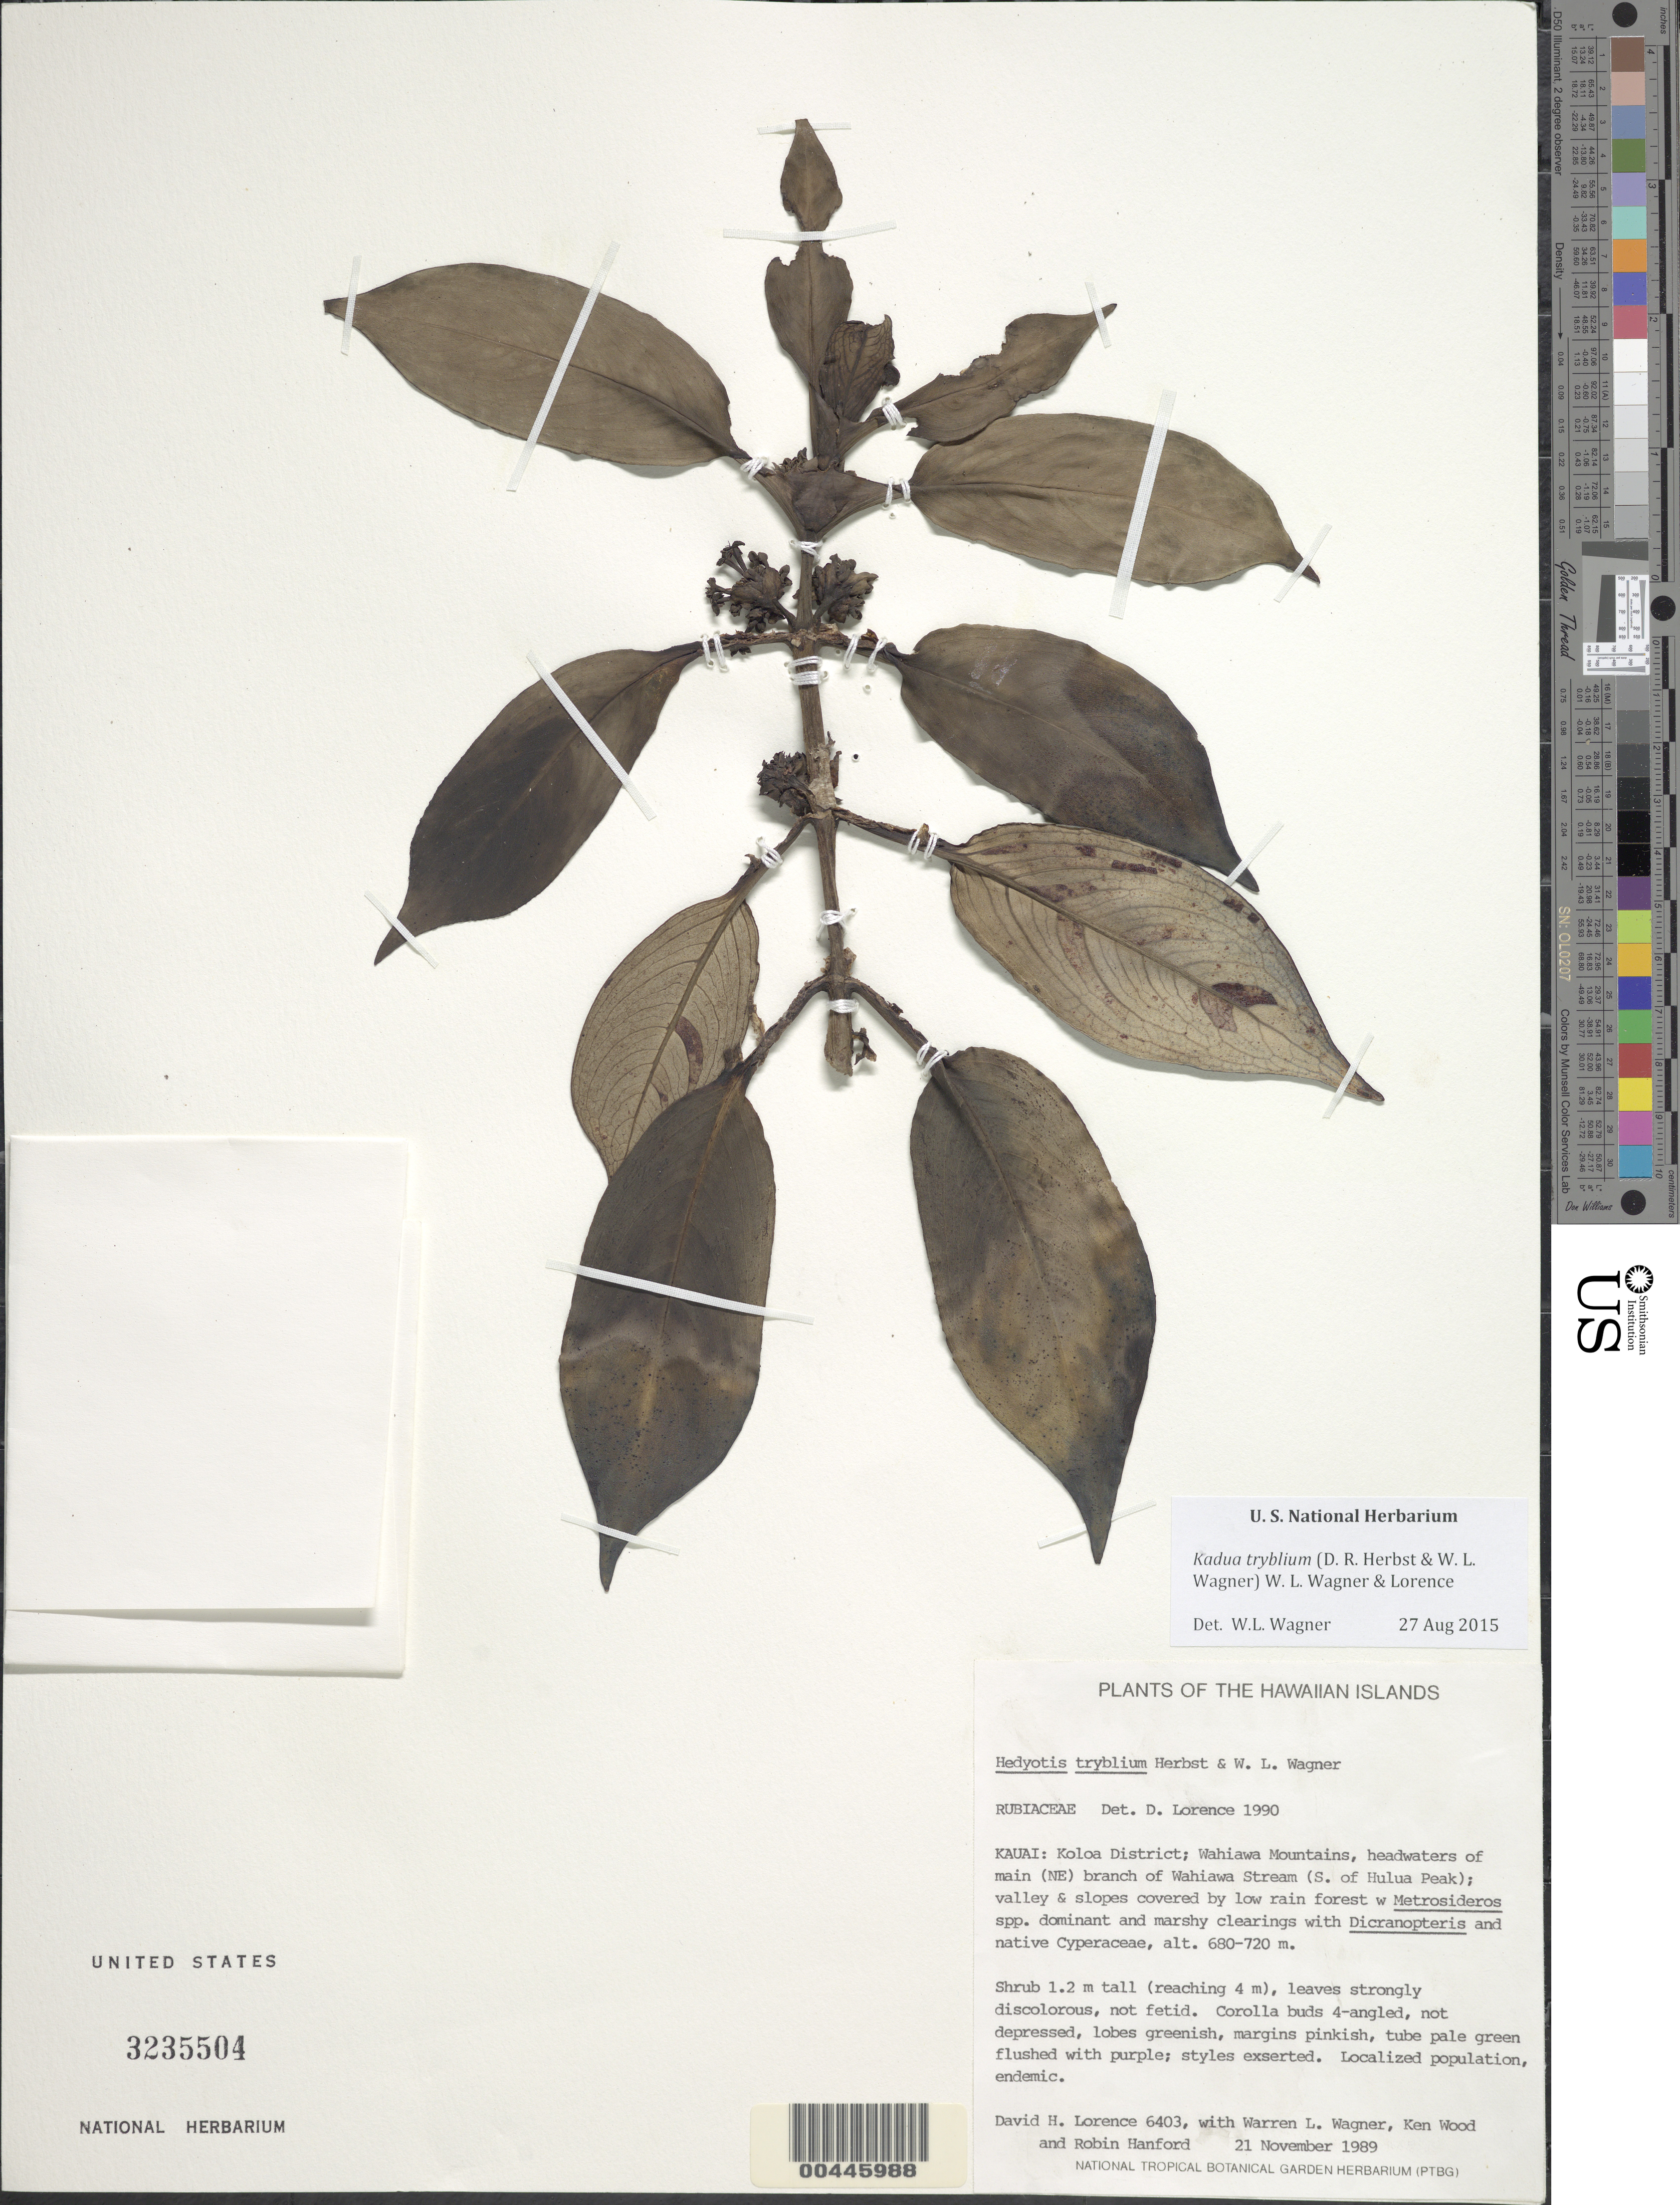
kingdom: Plantae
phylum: Tracheophyta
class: Magnoliopsida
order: Gentianales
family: Rubiaceae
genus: Kadua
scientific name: Kadua tryblium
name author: (D.R. Herbst & W.L. Wagner) W.L. Wagner & Lorence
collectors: D. Lorence, W. L. Wagner, K. Wood & R. Hanford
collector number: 6403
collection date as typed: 21 Nov 1989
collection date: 1989-11-21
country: United States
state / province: Hawaii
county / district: Kauai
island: Kaua'i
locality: Koloa Dist., Wahiawa Mts., hdwtrs of main NE branch of Wahiawa Stream (S of Hulua Peak)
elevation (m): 680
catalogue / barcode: US 3235504